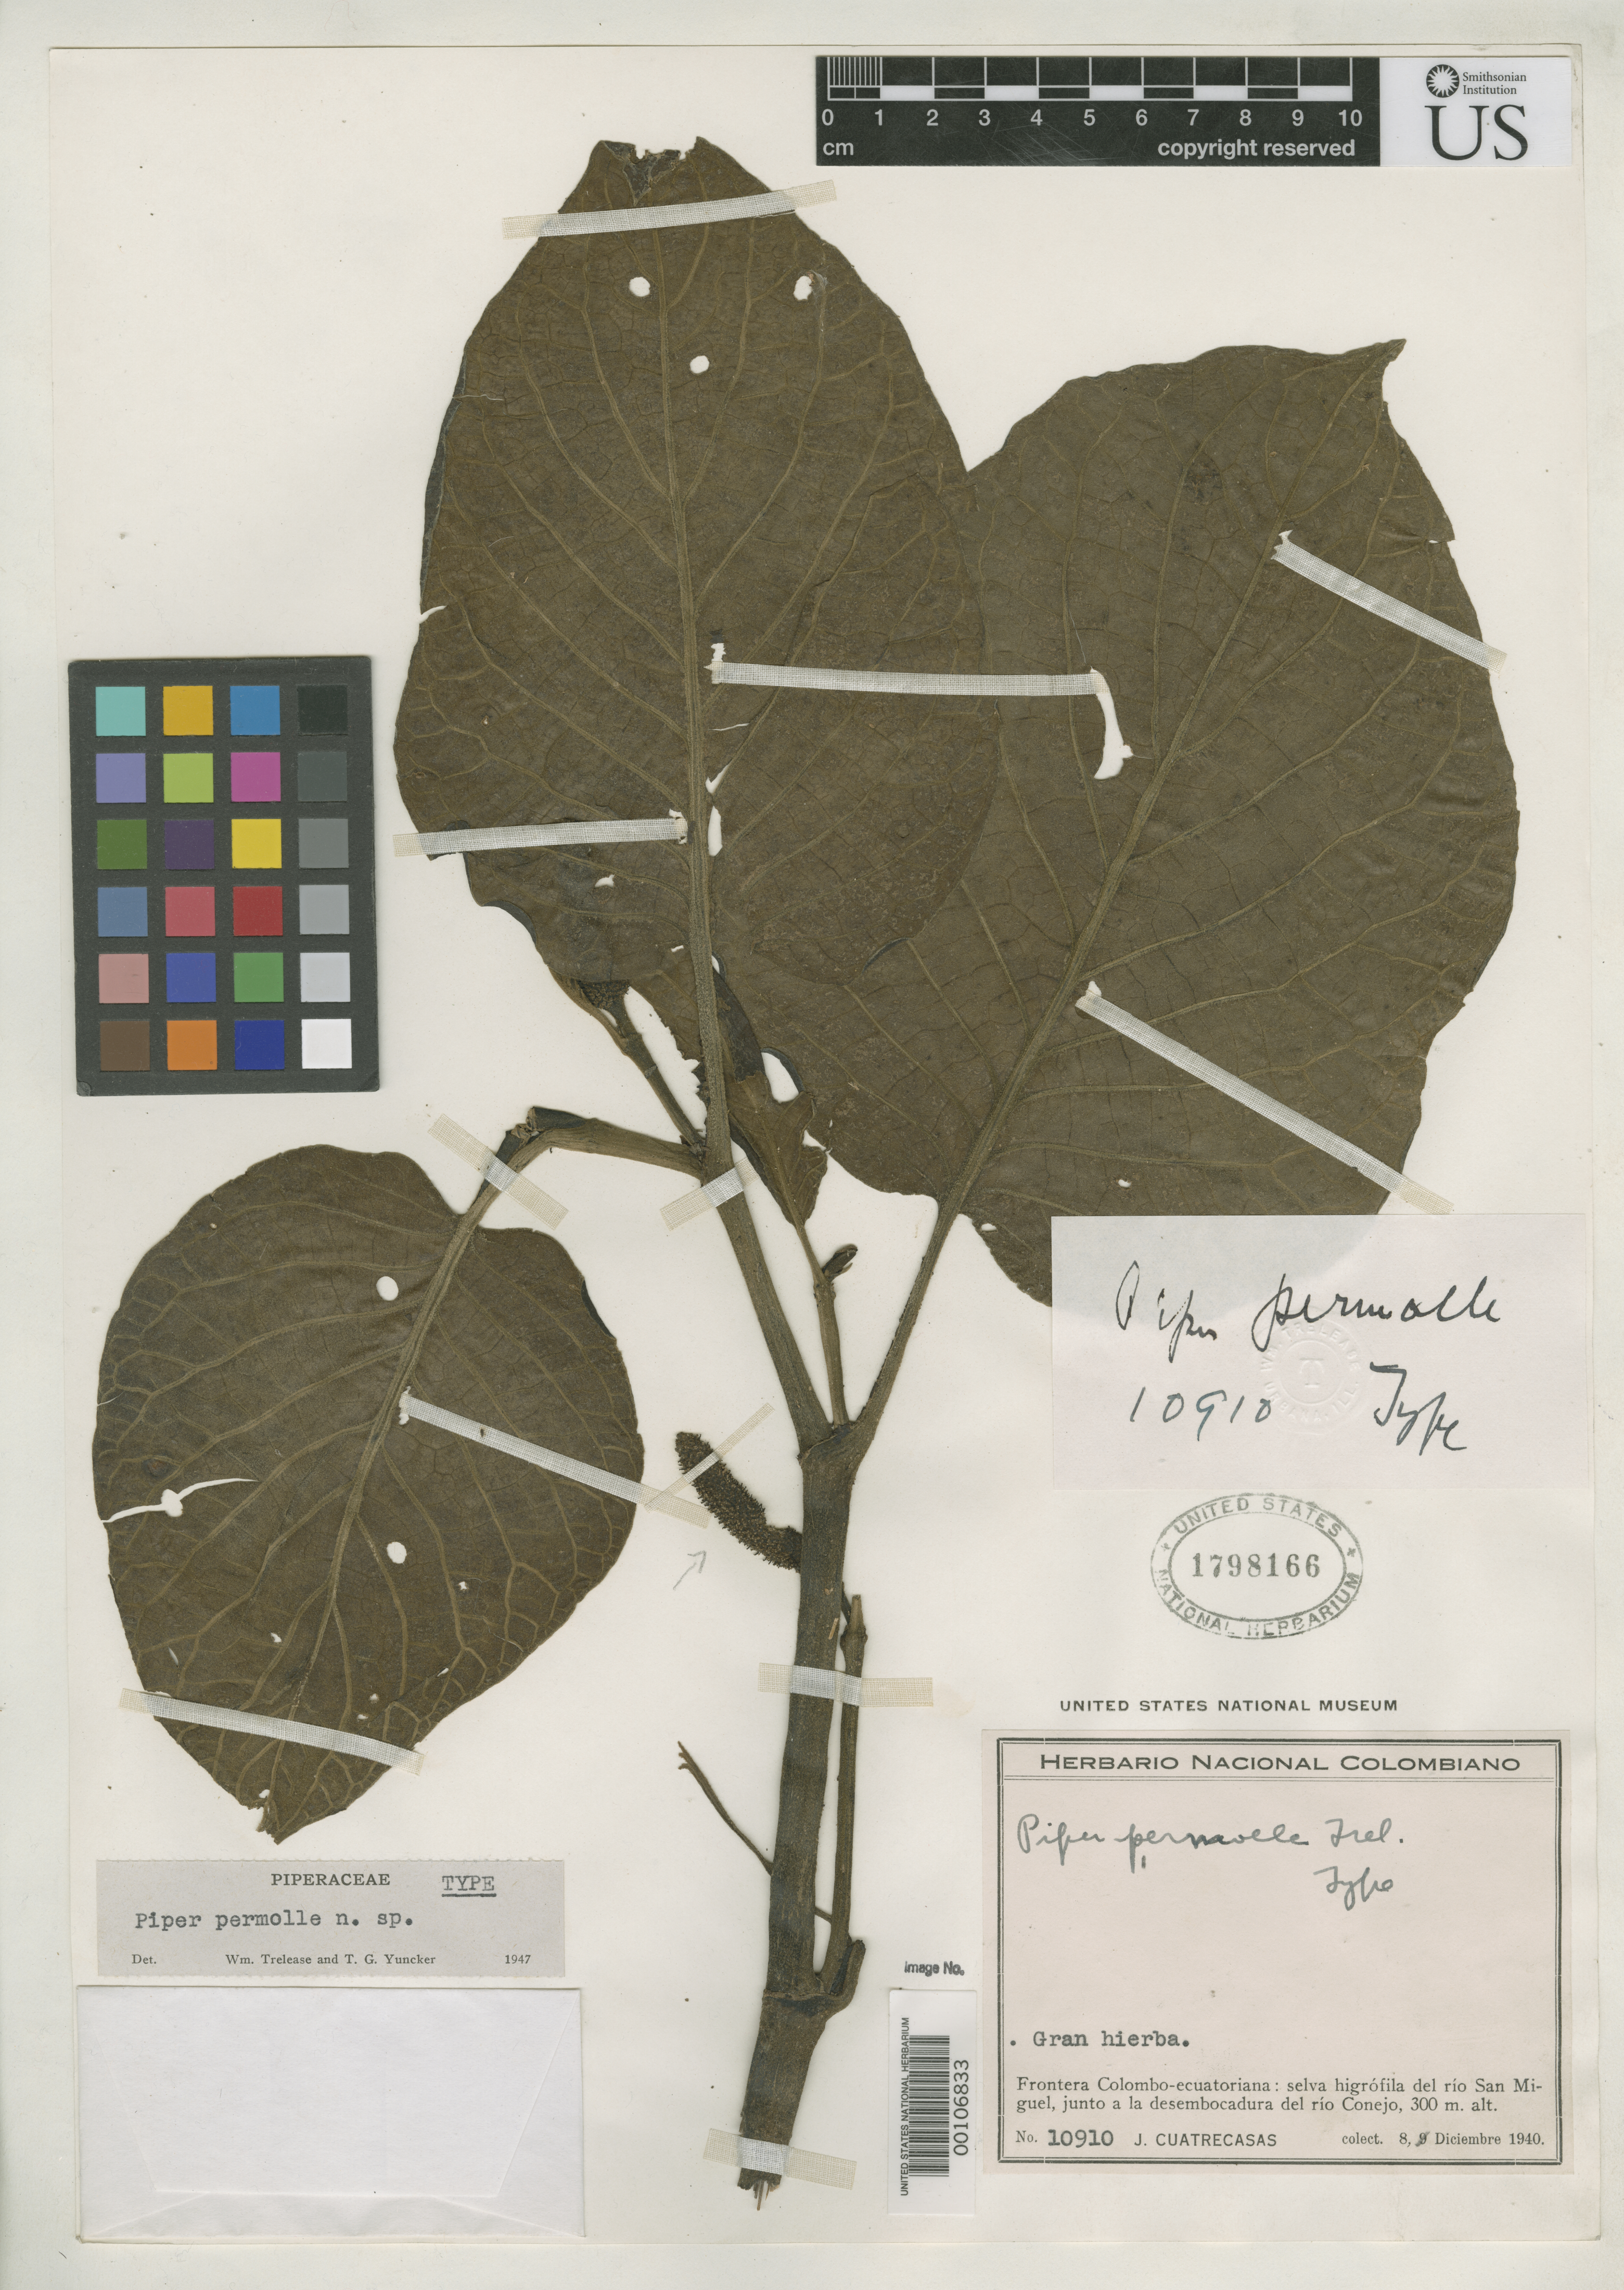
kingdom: Plantae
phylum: Tracheophyta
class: Magnoliopsida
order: Piperales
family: Piperaceae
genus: Piper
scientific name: Piper permolle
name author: Trel. & Yunck.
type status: Holotype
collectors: J. Cuatrecasas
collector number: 10910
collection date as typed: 08 Dec 1940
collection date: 1940-12-08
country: Colombia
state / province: Putumayo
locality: Confluence of Sal Miguel and Conejo Rivers.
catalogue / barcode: US 1798166